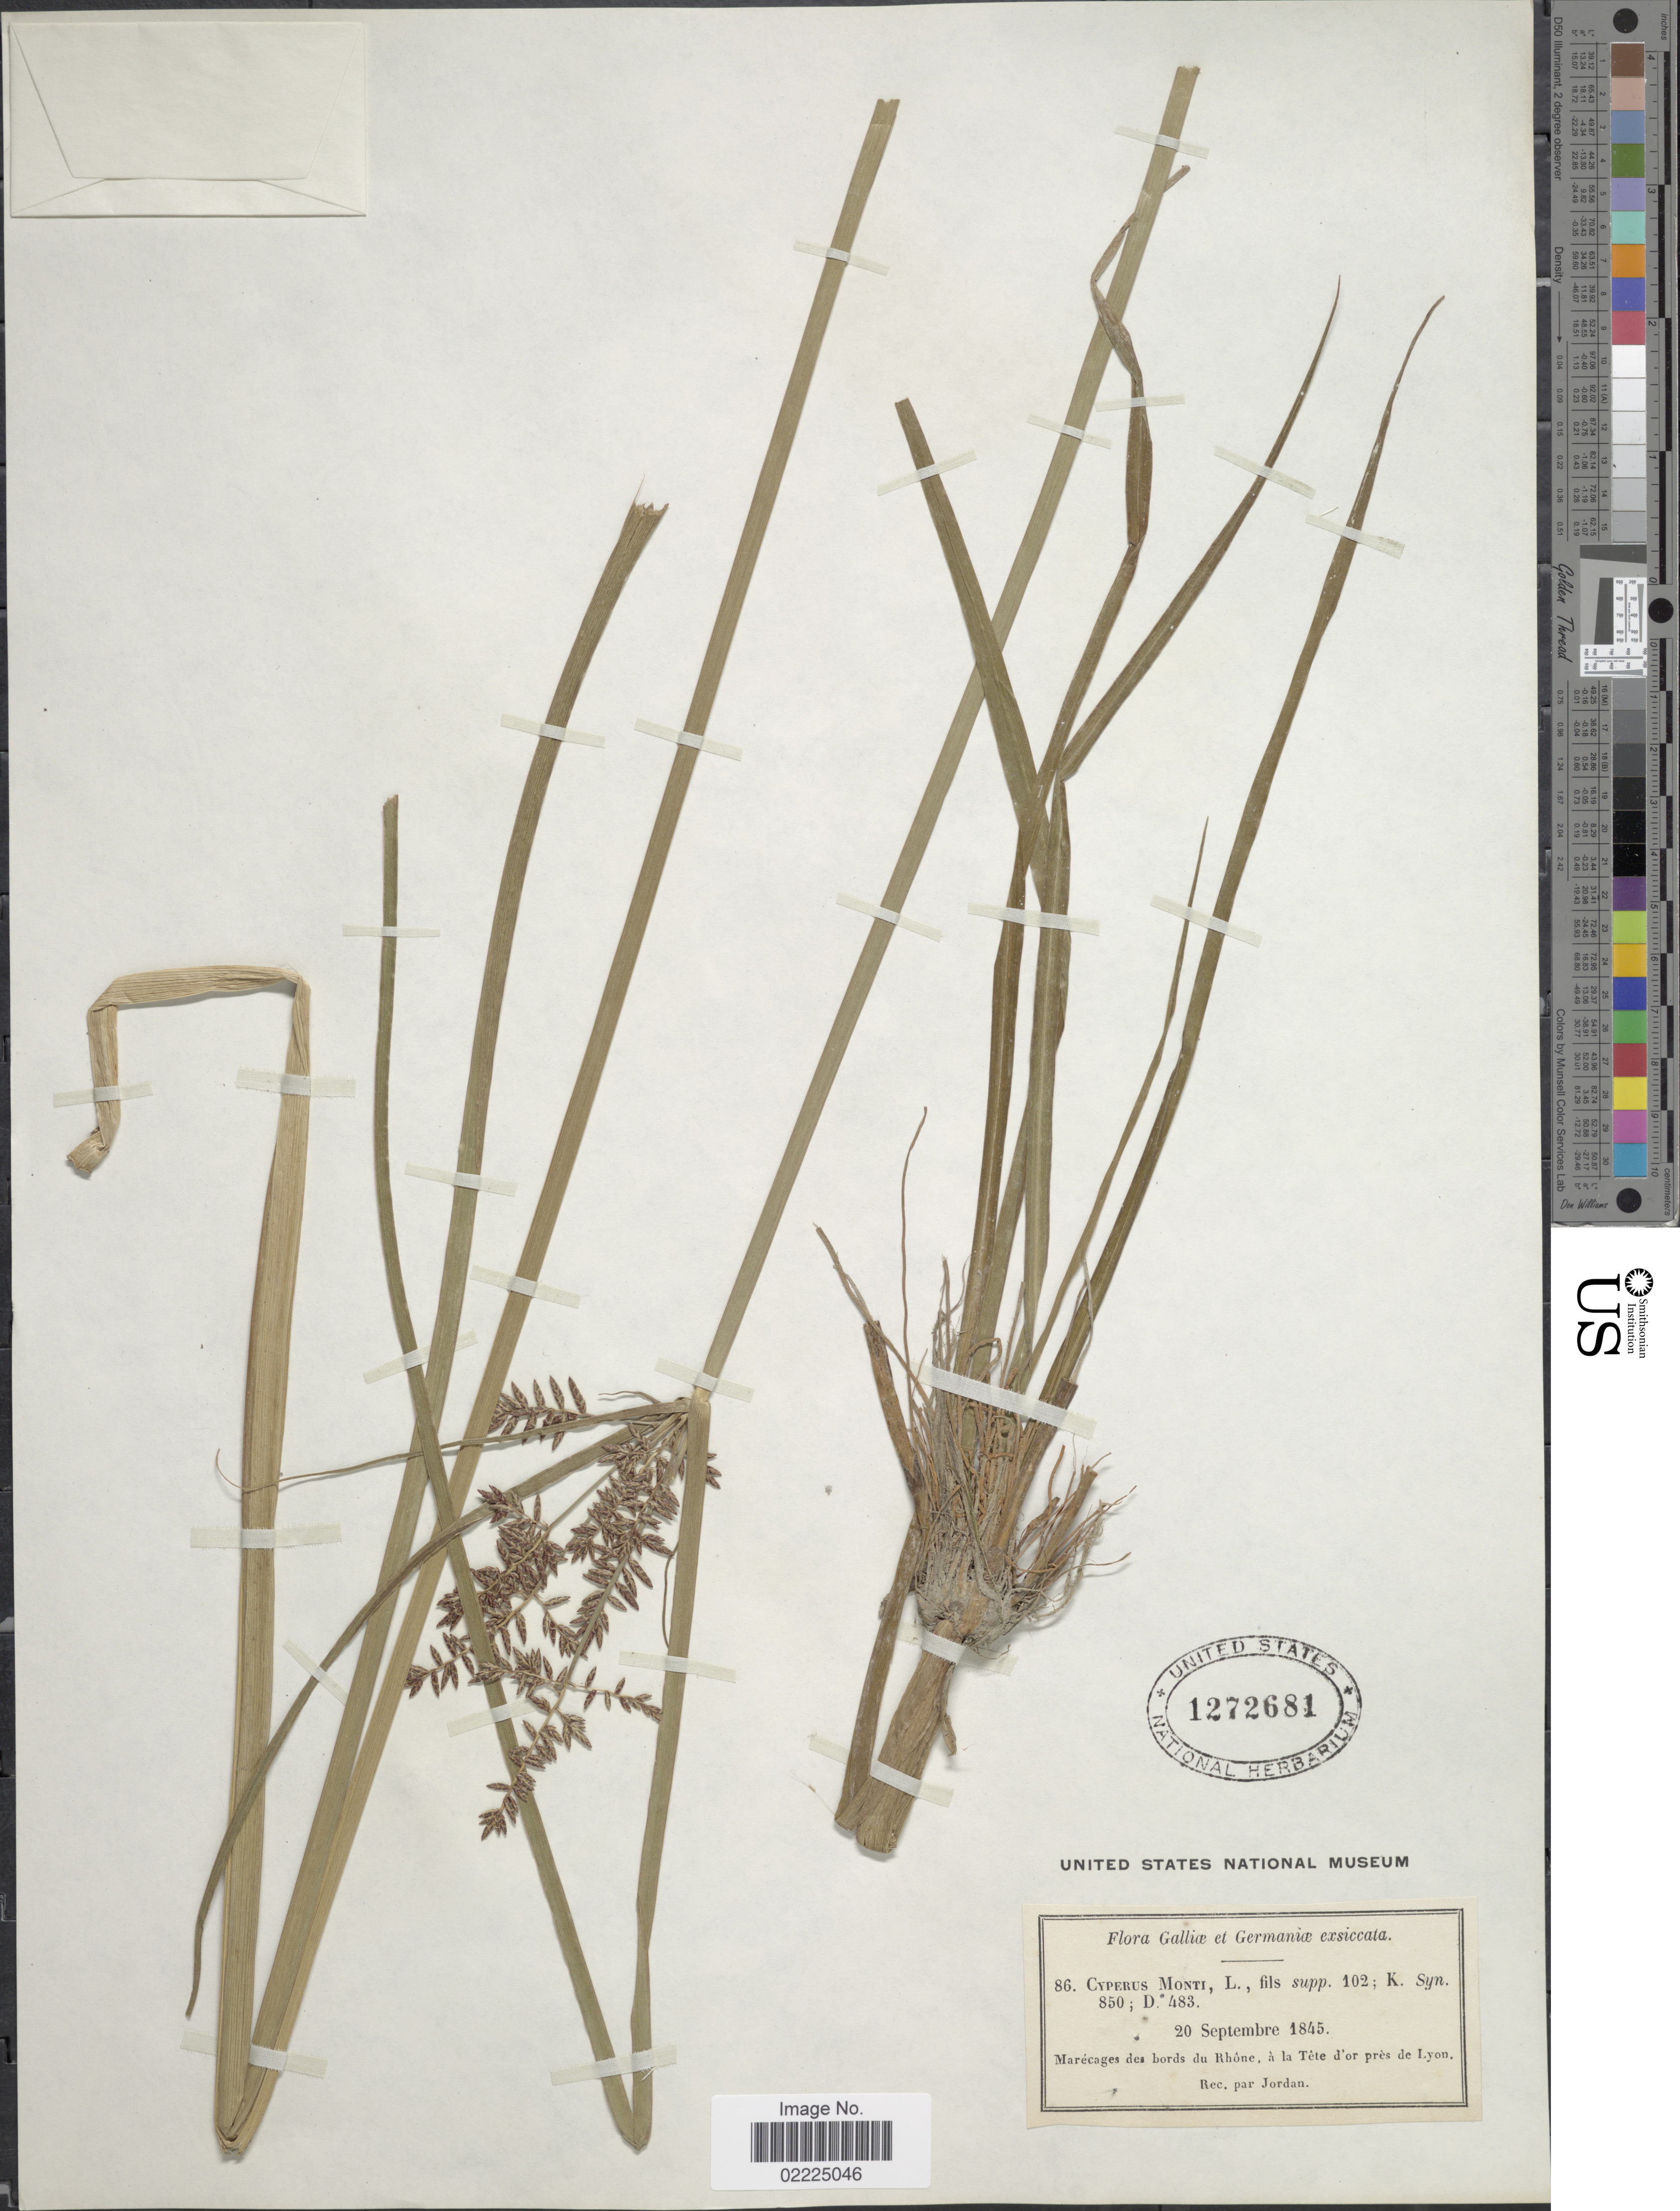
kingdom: Plantae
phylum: Tracheophyta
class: Liliopsida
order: Poales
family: Cyperaceae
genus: Cyperus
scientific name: Cyperus serotinus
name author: Rottb.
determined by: Strong, Mark T., (BOT), Smithsonian Institution - National Museum of Natural History (UNITED STATES)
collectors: -. Jordan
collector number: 86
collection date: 1845-09-20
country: France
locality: Galliæ et Germaniæ, Marécages des bords du Rhône, à la Têtet d'or près de Lyon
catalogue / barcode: US 1272681